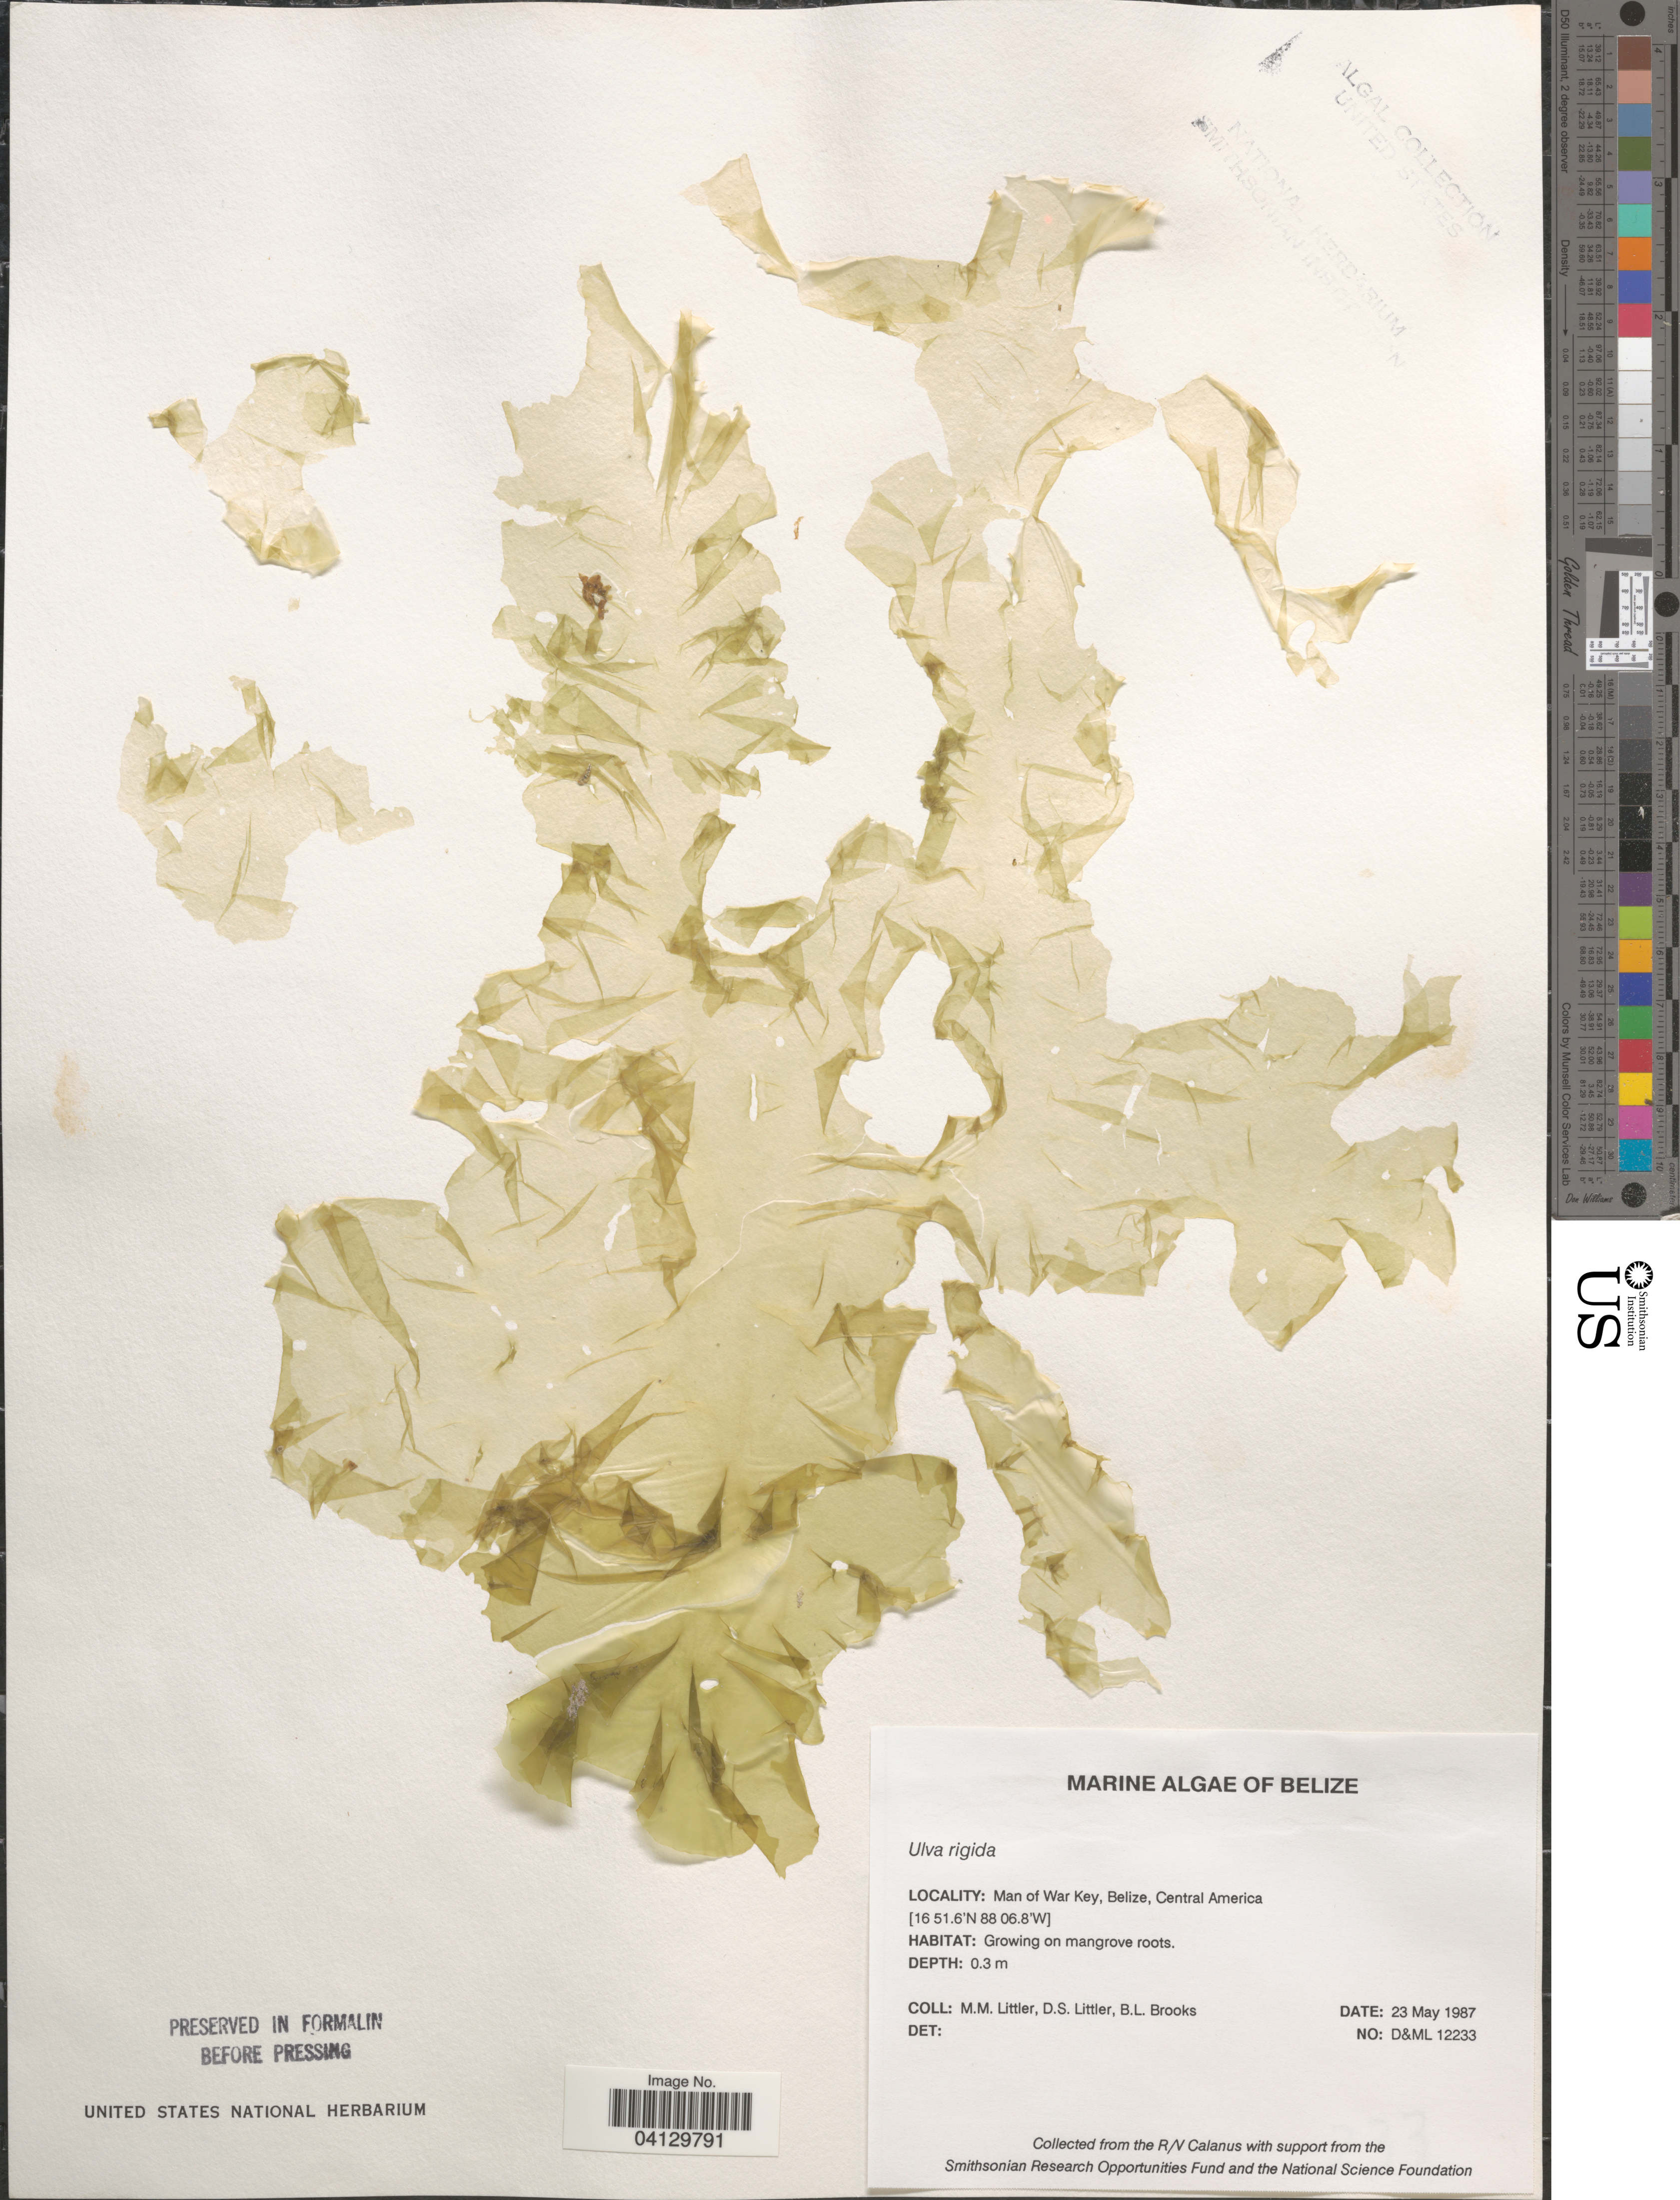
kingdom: Plantae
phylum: Chlorophyta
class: Ulvophyceae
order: Ulvales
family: Ulvaceae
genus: Ulva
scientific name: Ulva rigida var. fimbriata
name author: J. Agardh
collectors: D. S. Littler & B. Brooks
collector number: D&ML12233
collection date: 1987-05-23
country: Belize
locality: Man of War Key.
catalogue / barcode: US 329037